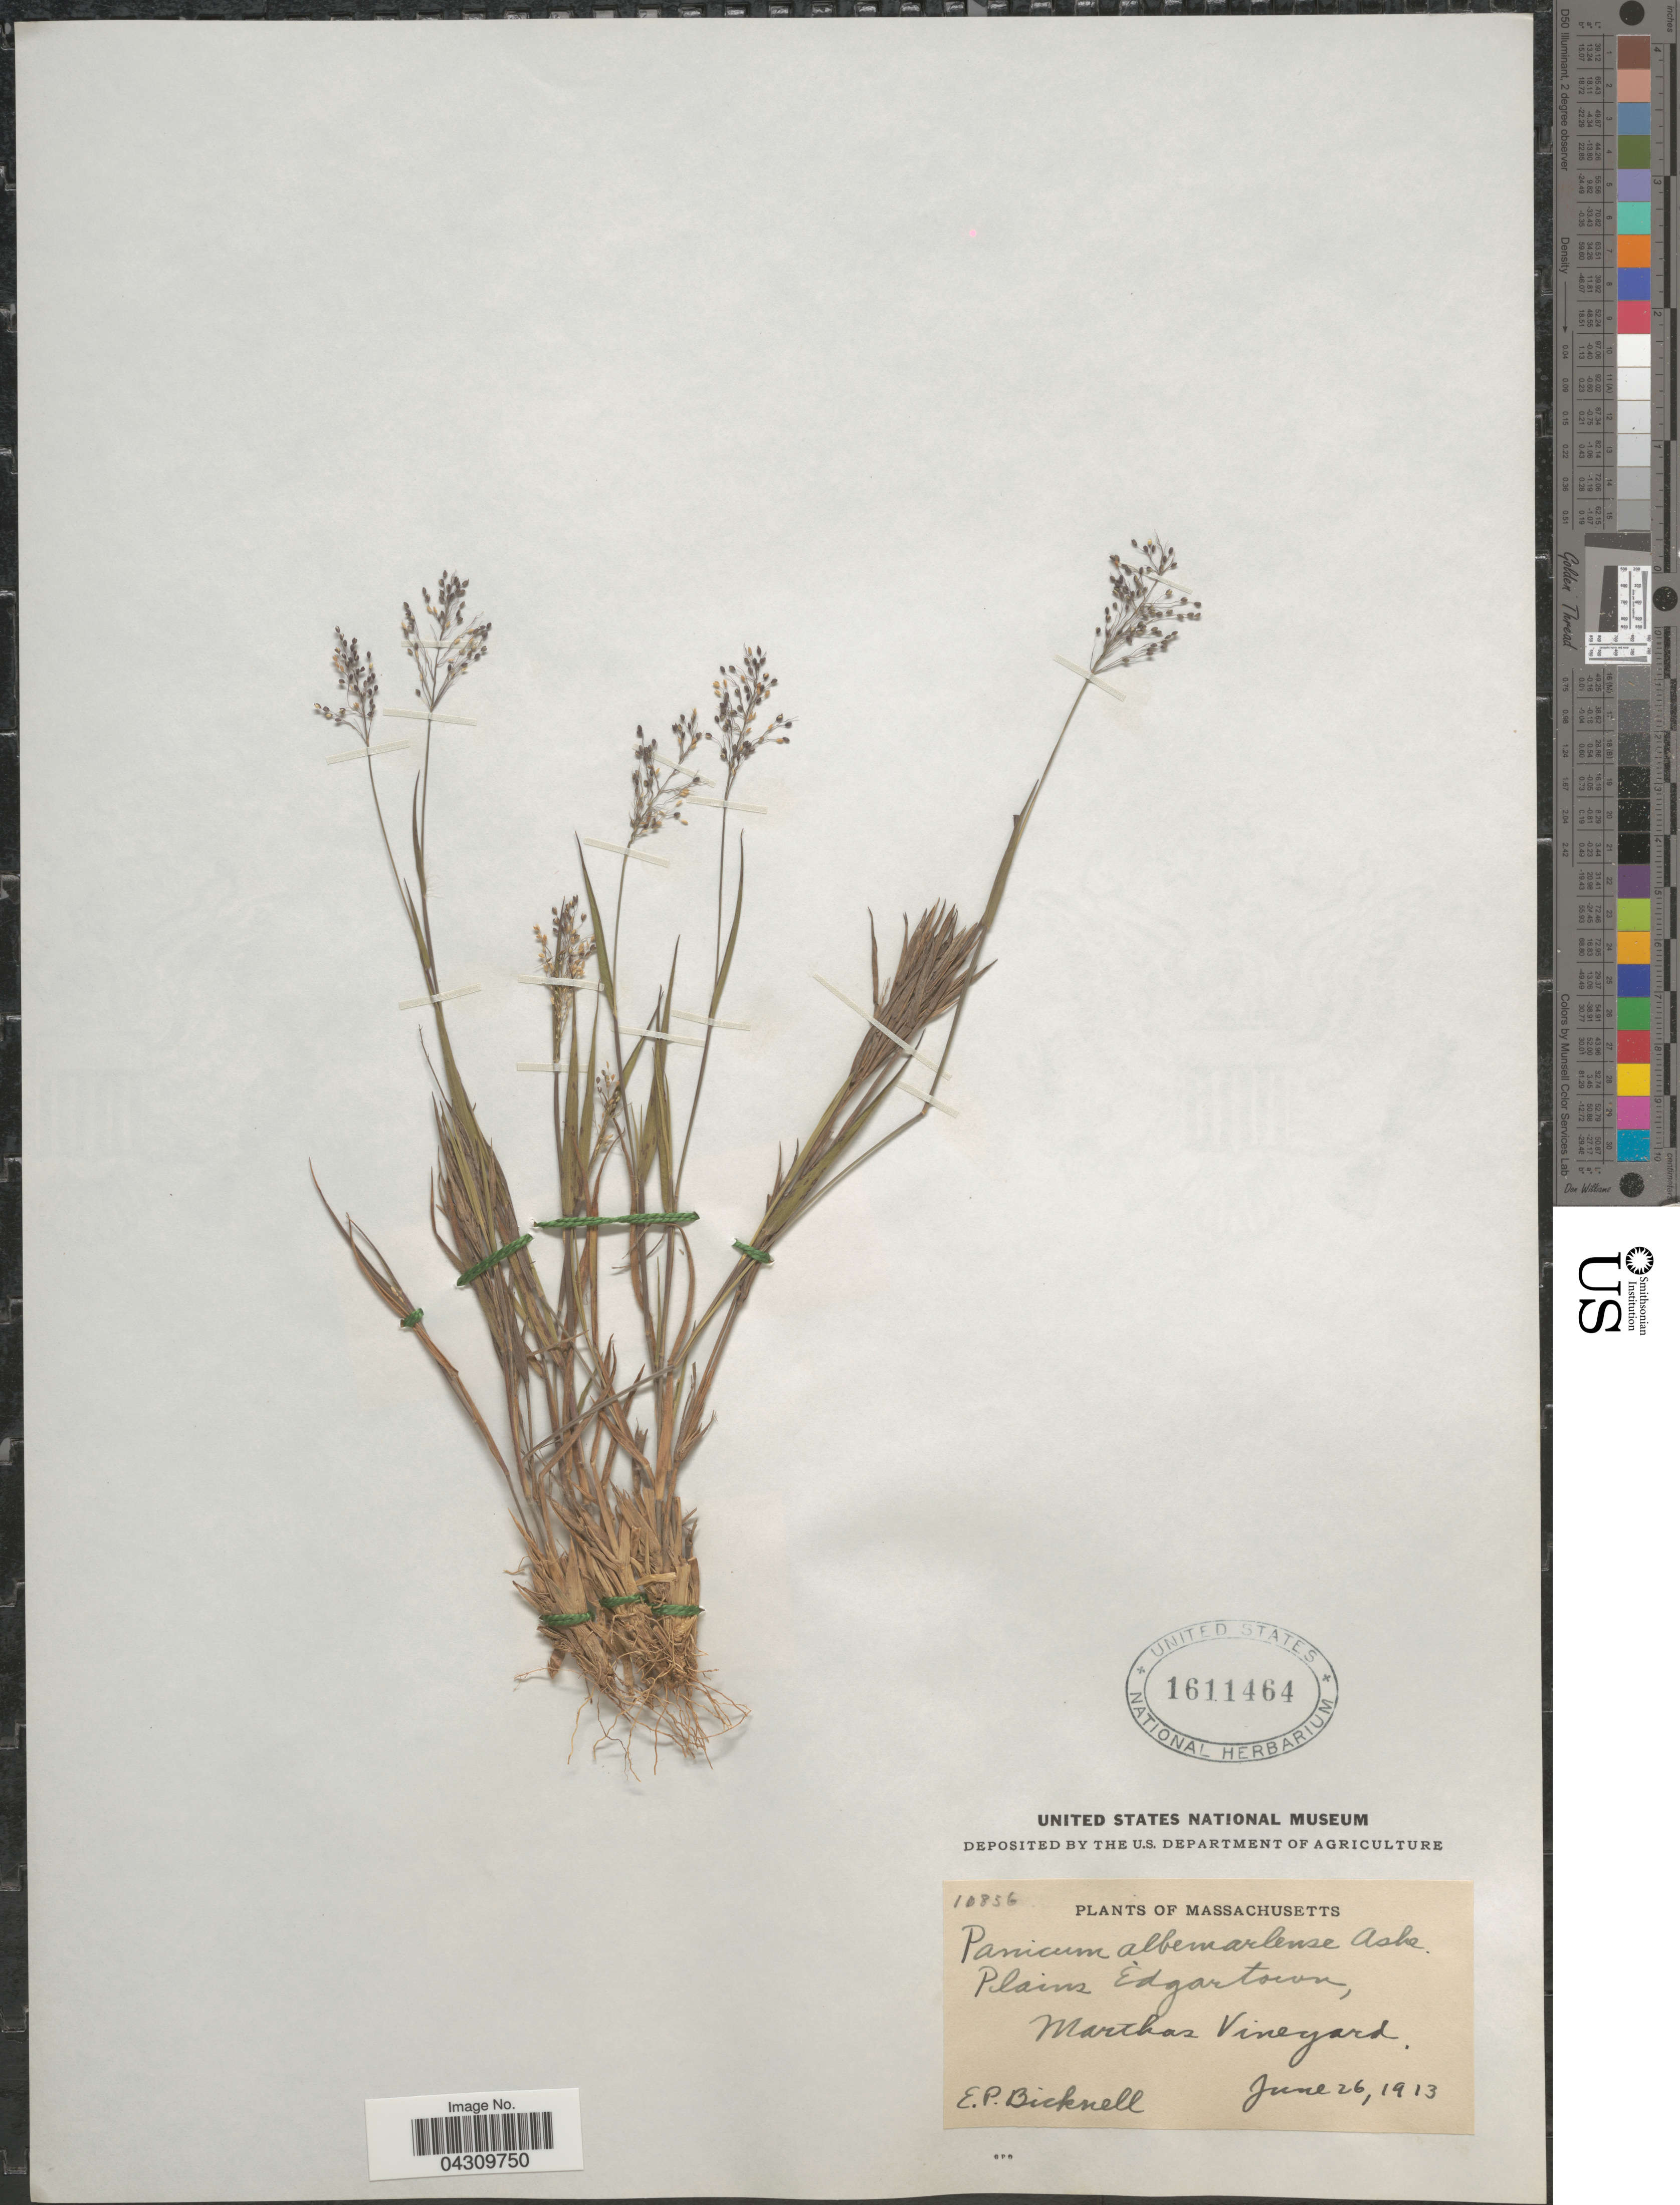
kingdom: Plantae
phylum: Tracheophyta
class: Liliopsida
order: Poales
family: Poaceae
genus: Dichanthelium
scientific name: Dichanthelium acuminatum var. acuminatum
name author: (Sw.) Gould & C.A. Clark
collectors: E. P. Bicknell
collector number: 10856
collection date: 1913-06-26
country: United States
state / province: Massachusetts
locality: Plains Edgartown, Marthas Vineyard.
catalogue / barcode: US 1611464